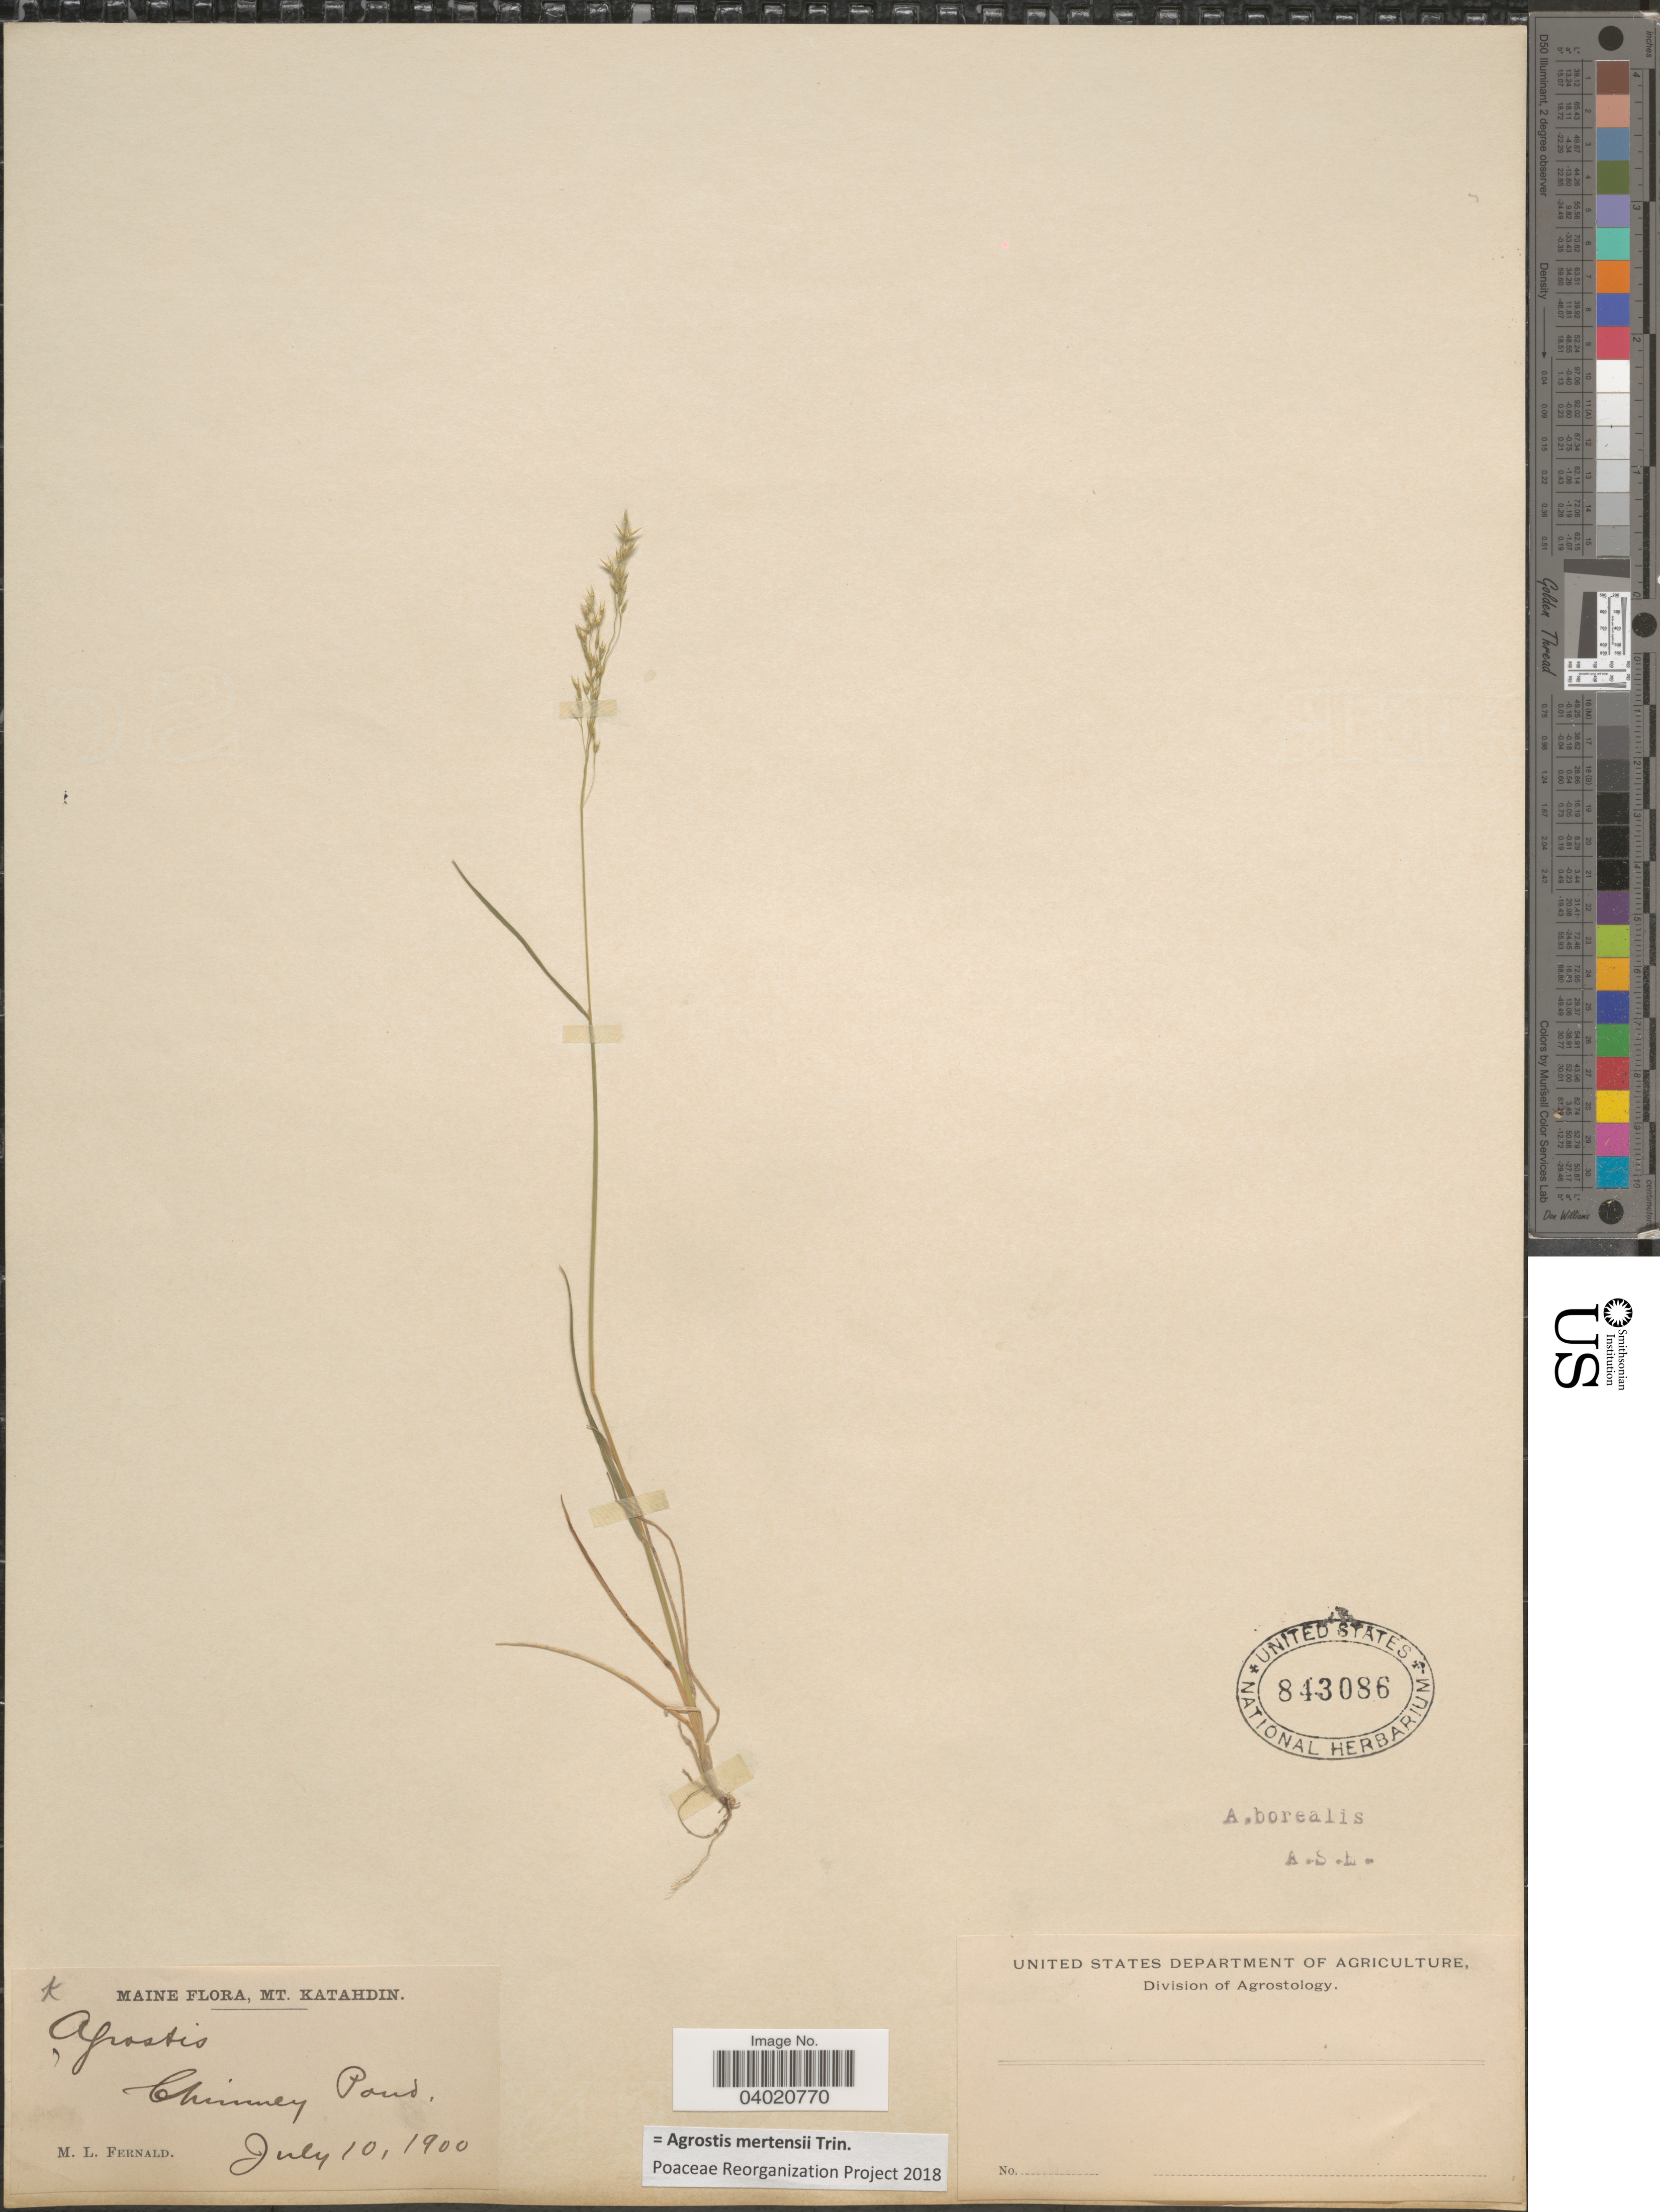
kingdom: Plantae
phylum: Tracheophyta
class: Liliopsida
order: Poales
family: Poaceae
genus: Agrostis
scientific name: Agrostis mertensii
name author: Trin.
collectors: M. L. Fernald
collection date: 1900-07-10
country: United States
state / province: Maine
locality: Mt. Katahdin. Chimney Pond.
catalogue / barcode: US 843086